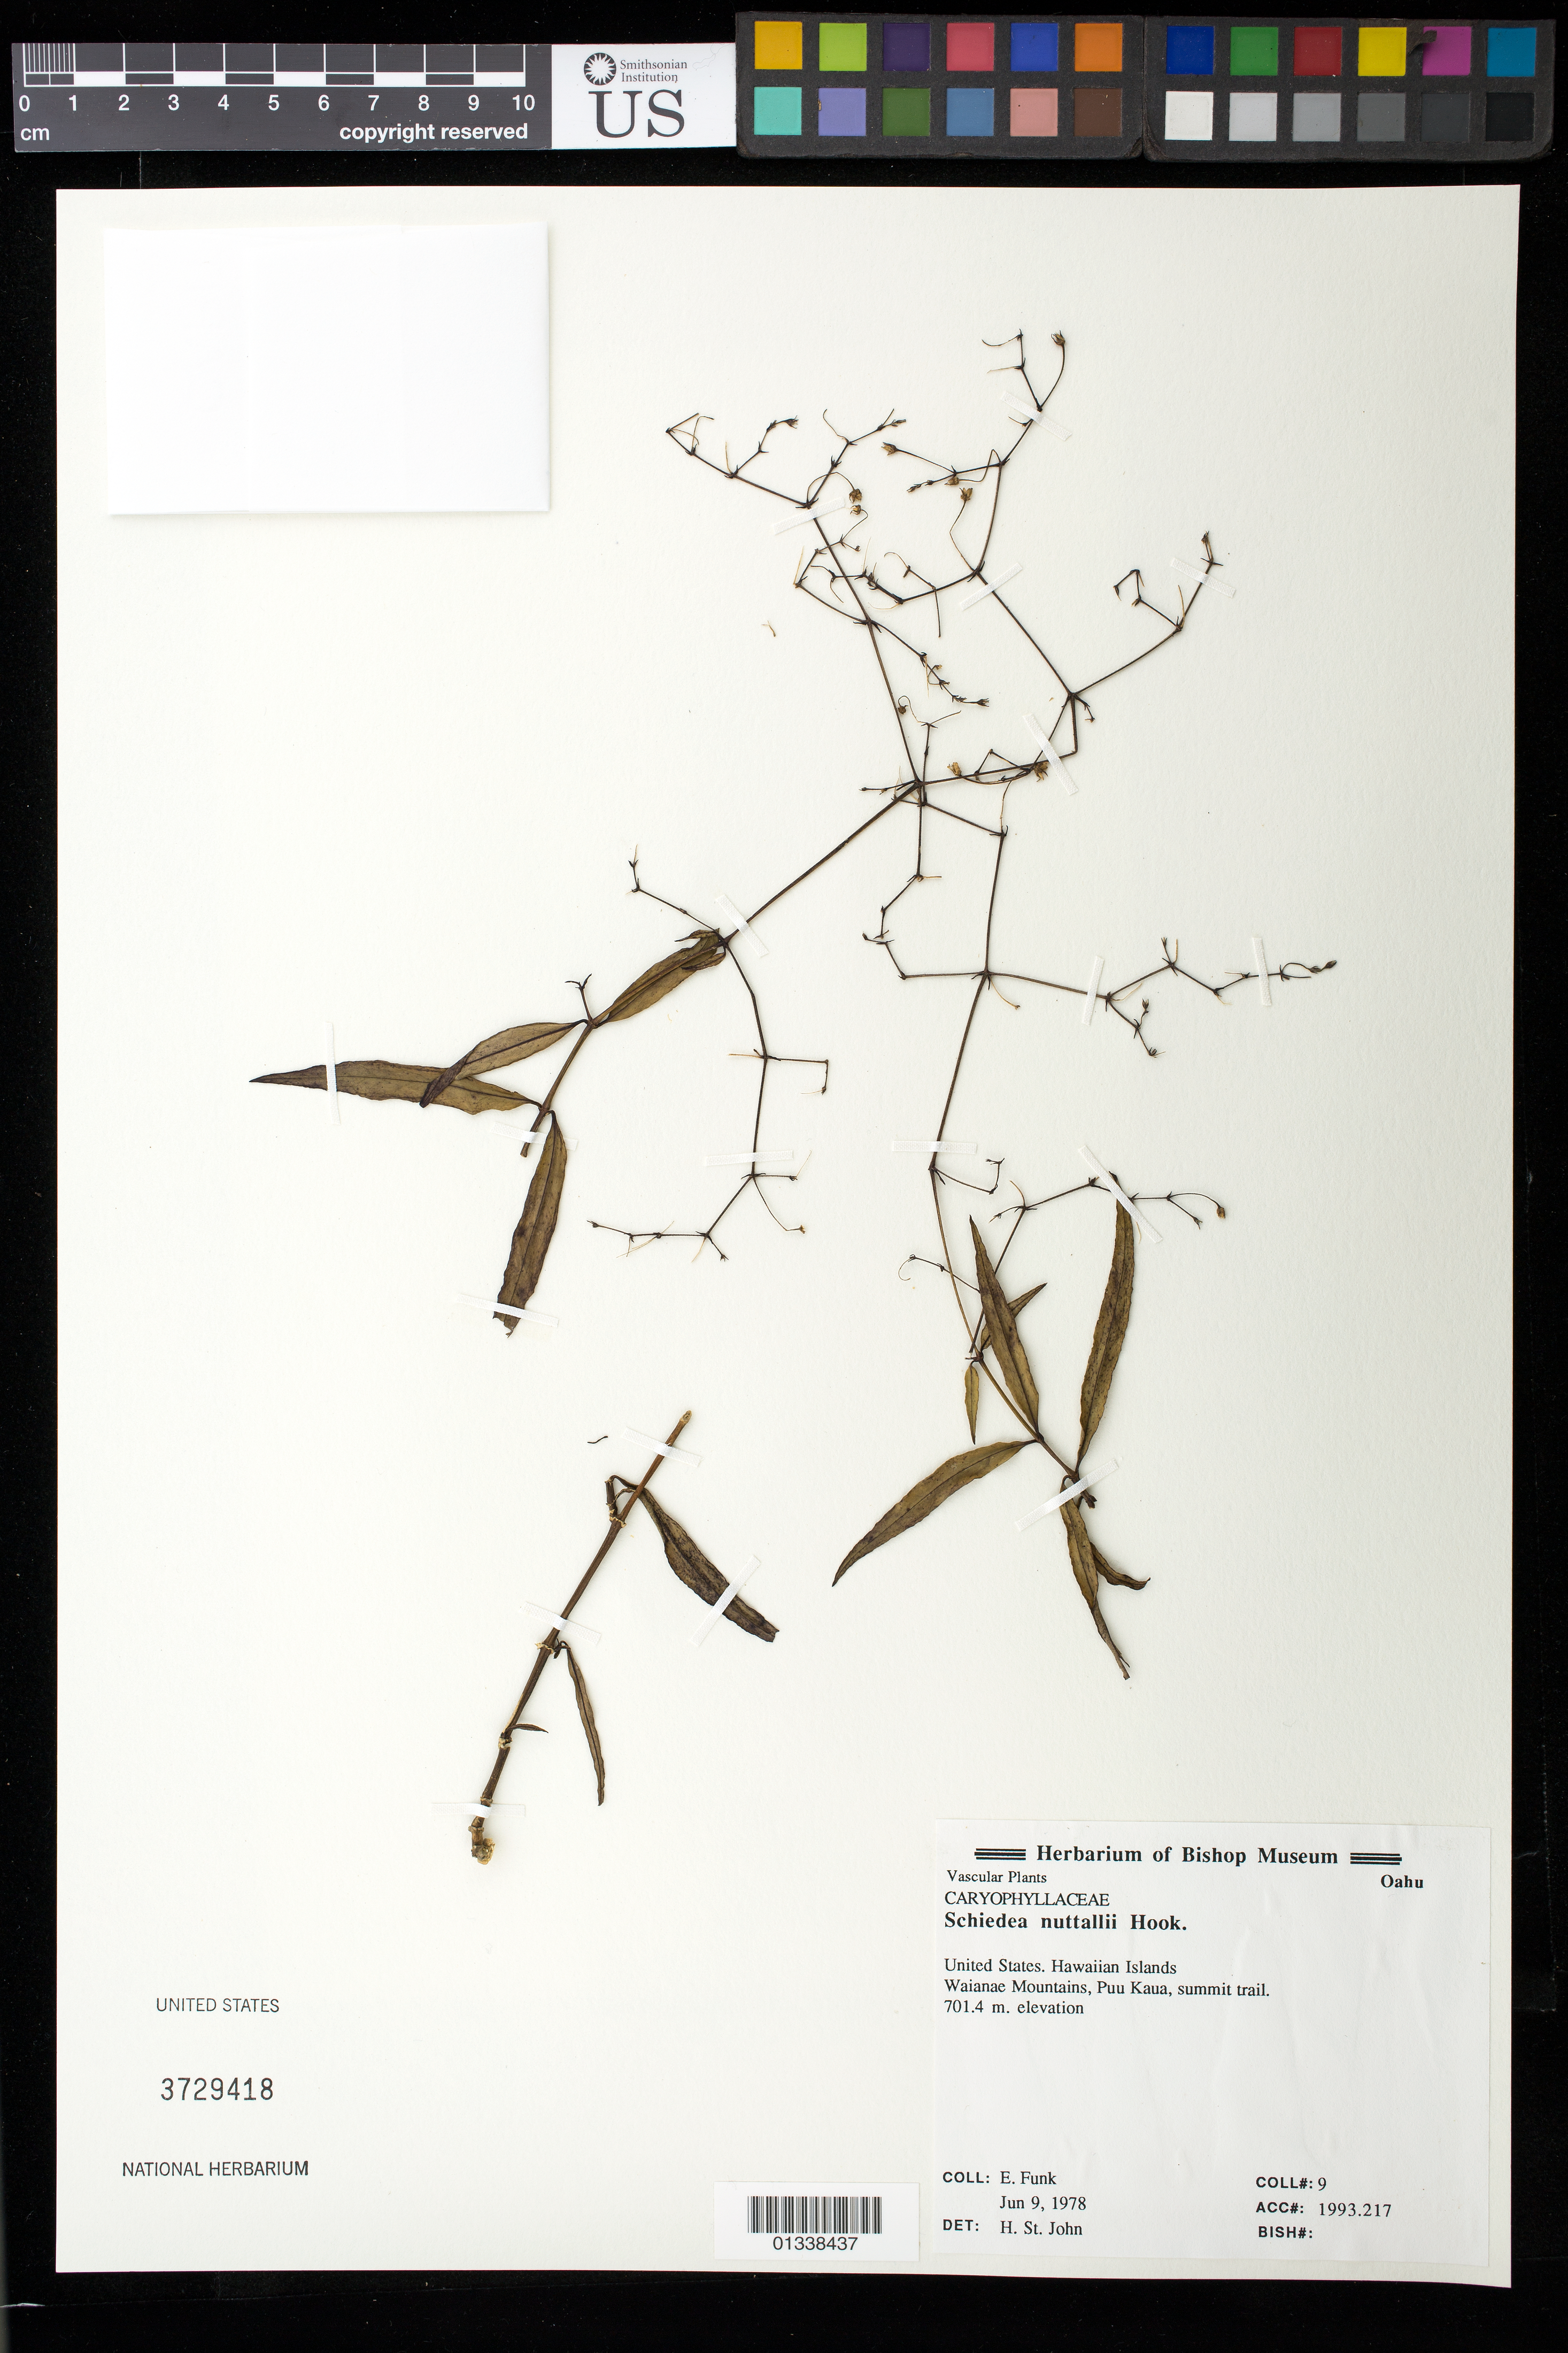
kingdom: Plantae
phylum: Tracheophyta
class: Magnoliopsida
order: Caryophyllales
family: Caryophyllaceae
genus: Schiedea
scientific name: Schiedea nuttallii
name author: Hook.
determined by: St. John, H.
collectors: E. Funk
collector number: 9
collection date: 1978-06-09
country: United States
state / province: Hawaii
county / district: Honolulu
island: Oahu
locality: Waianae Mountains, Puu Kaua, summit trail.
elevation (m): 701.4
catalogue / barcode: US 3729418